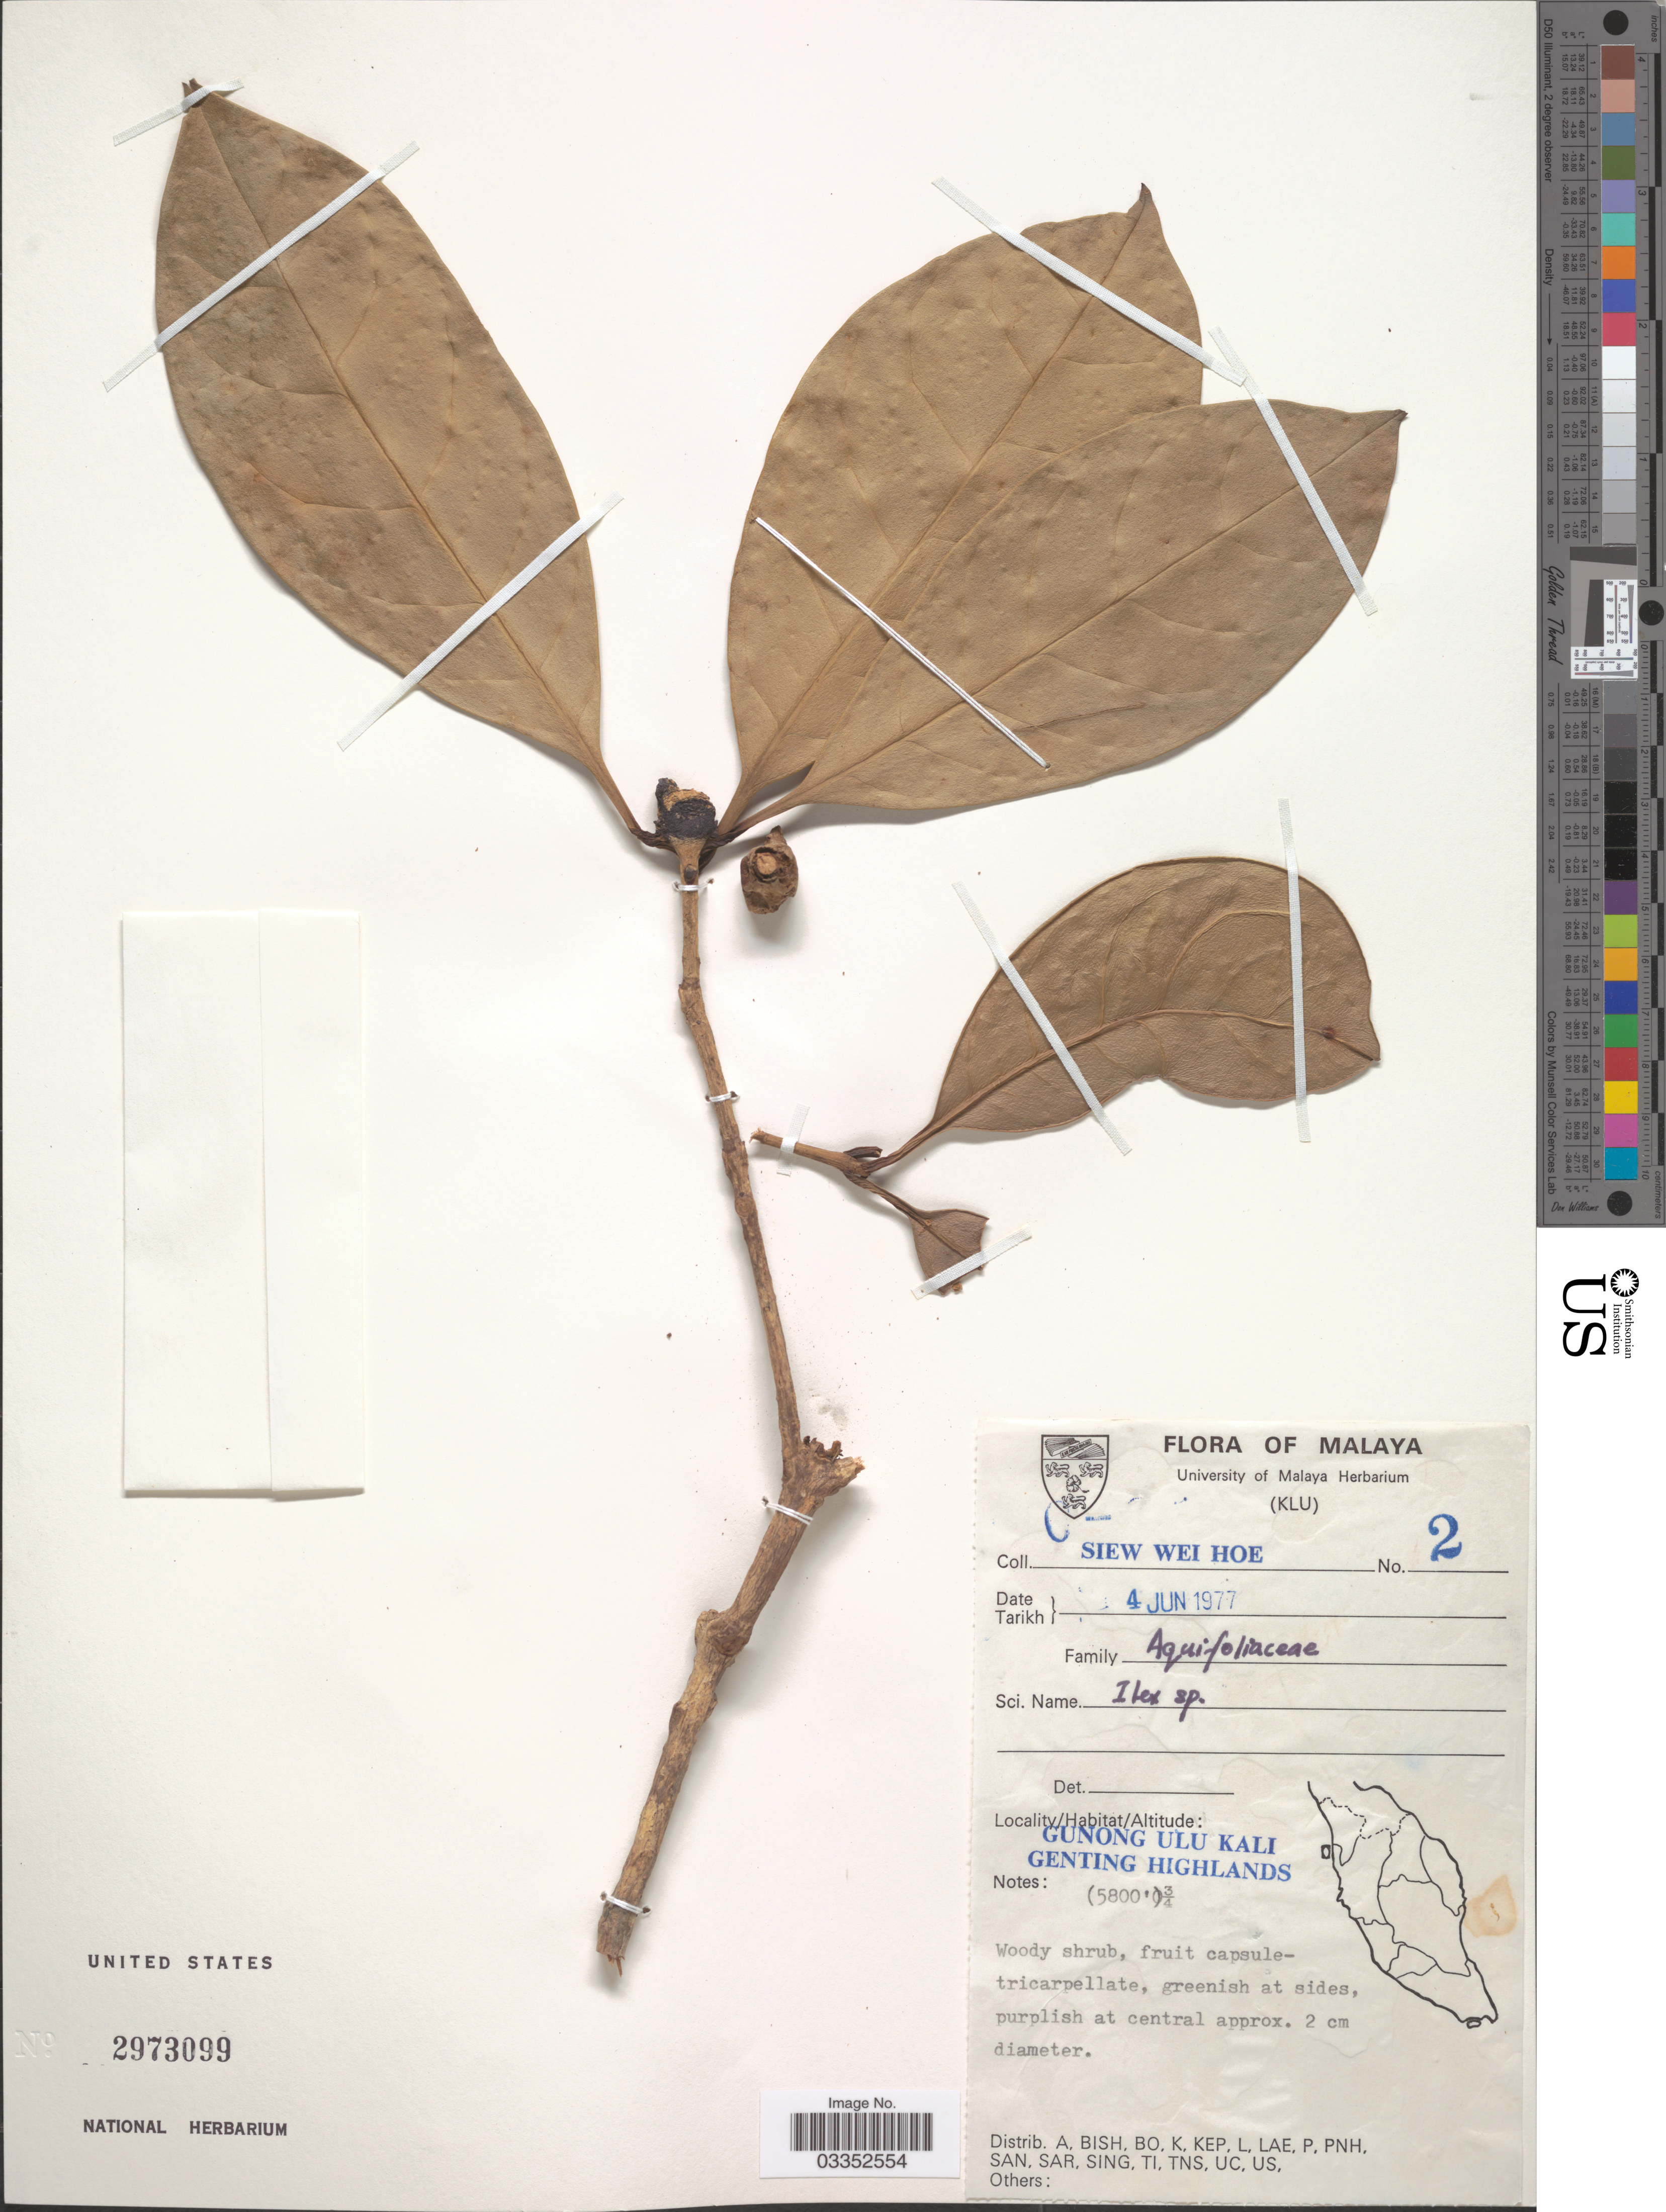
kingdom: Plantae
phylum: Tracheophyta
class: Magnoliopsida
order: Aquifoliales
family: Aquifoliaceae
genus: Ilex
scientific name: Ilex sp.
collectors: S. Hoe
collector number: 2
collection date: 1977-06-04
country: Malaysia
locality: Malaya, Gunong Ulu Kali Genting Highlands.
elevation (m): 1768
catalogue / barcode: US 2973099